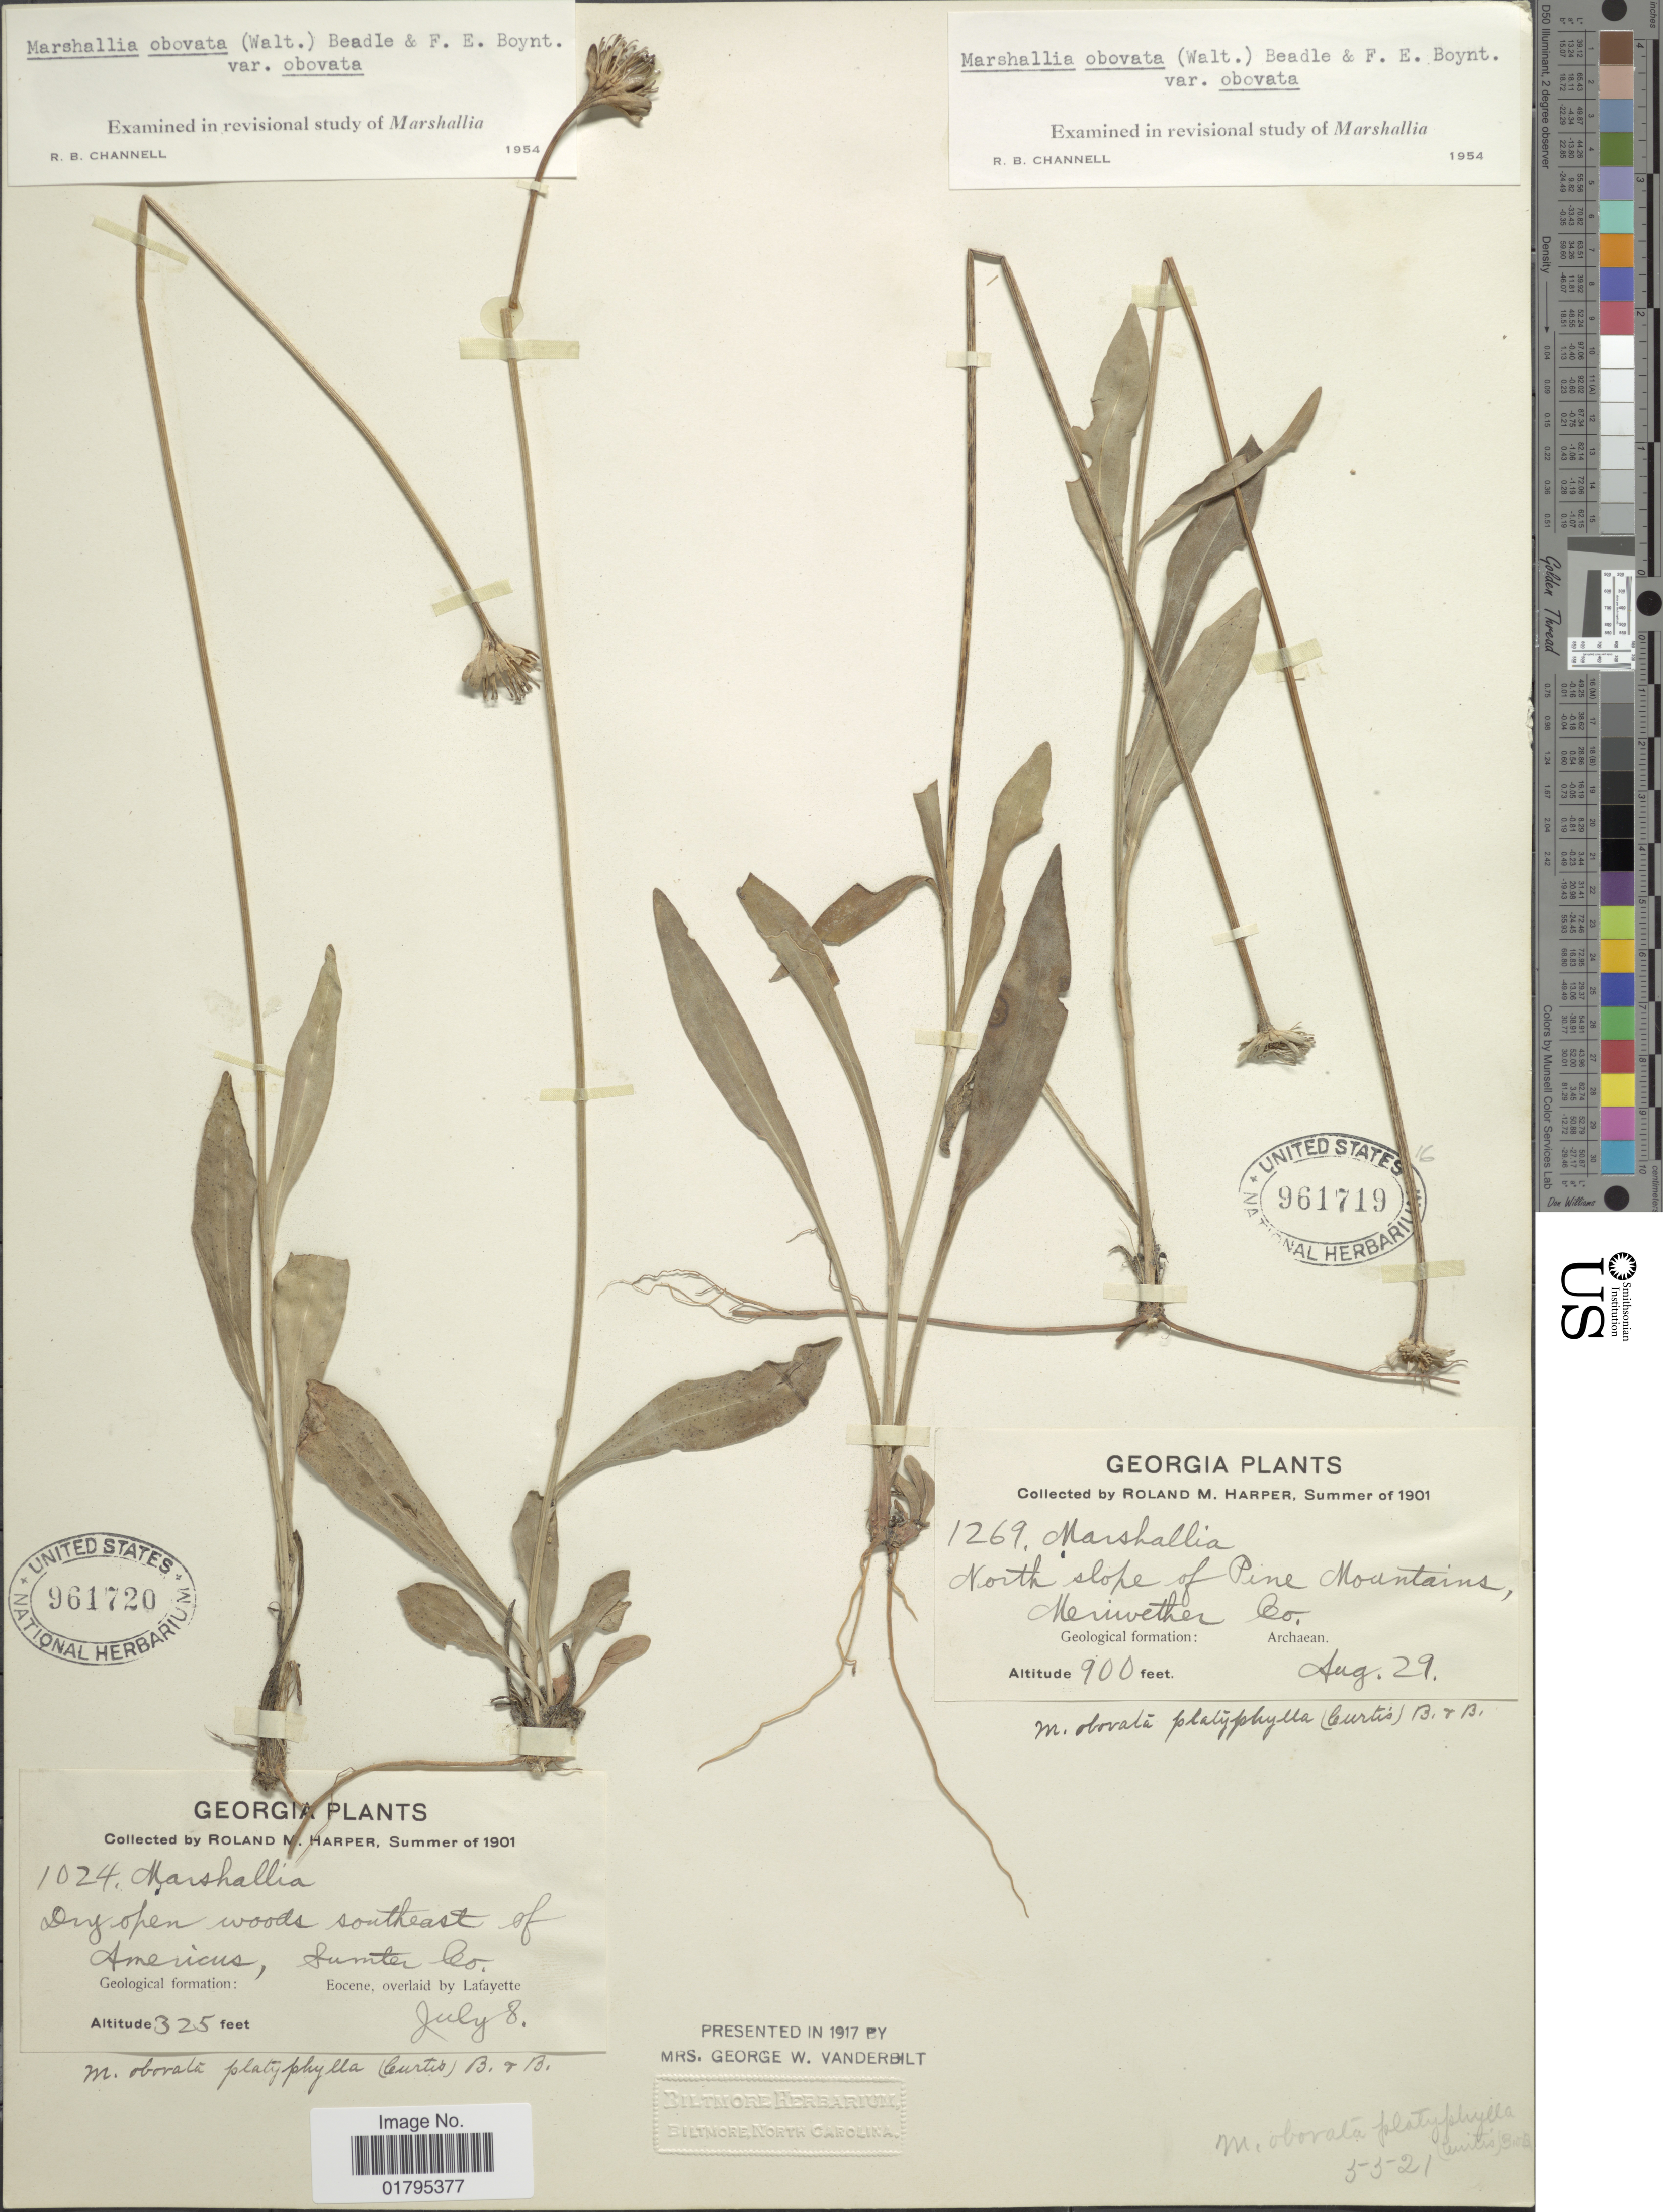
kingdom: Plantae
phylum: Tracheophyta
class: Magnoliopsida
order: Asterales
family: Asteraceae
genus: Marshallia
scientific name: Marshallia obovata var. obovata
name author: (Walter) Beadle & F.E. Boynton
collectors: R. M. Harper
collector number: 1024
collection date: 1901-07-08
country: United States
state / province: Georgia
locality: Dry open woods southeast of Americus, Sumter Co. Eocene, overlaid by Fayette.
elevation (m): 99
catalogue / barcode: US 961720